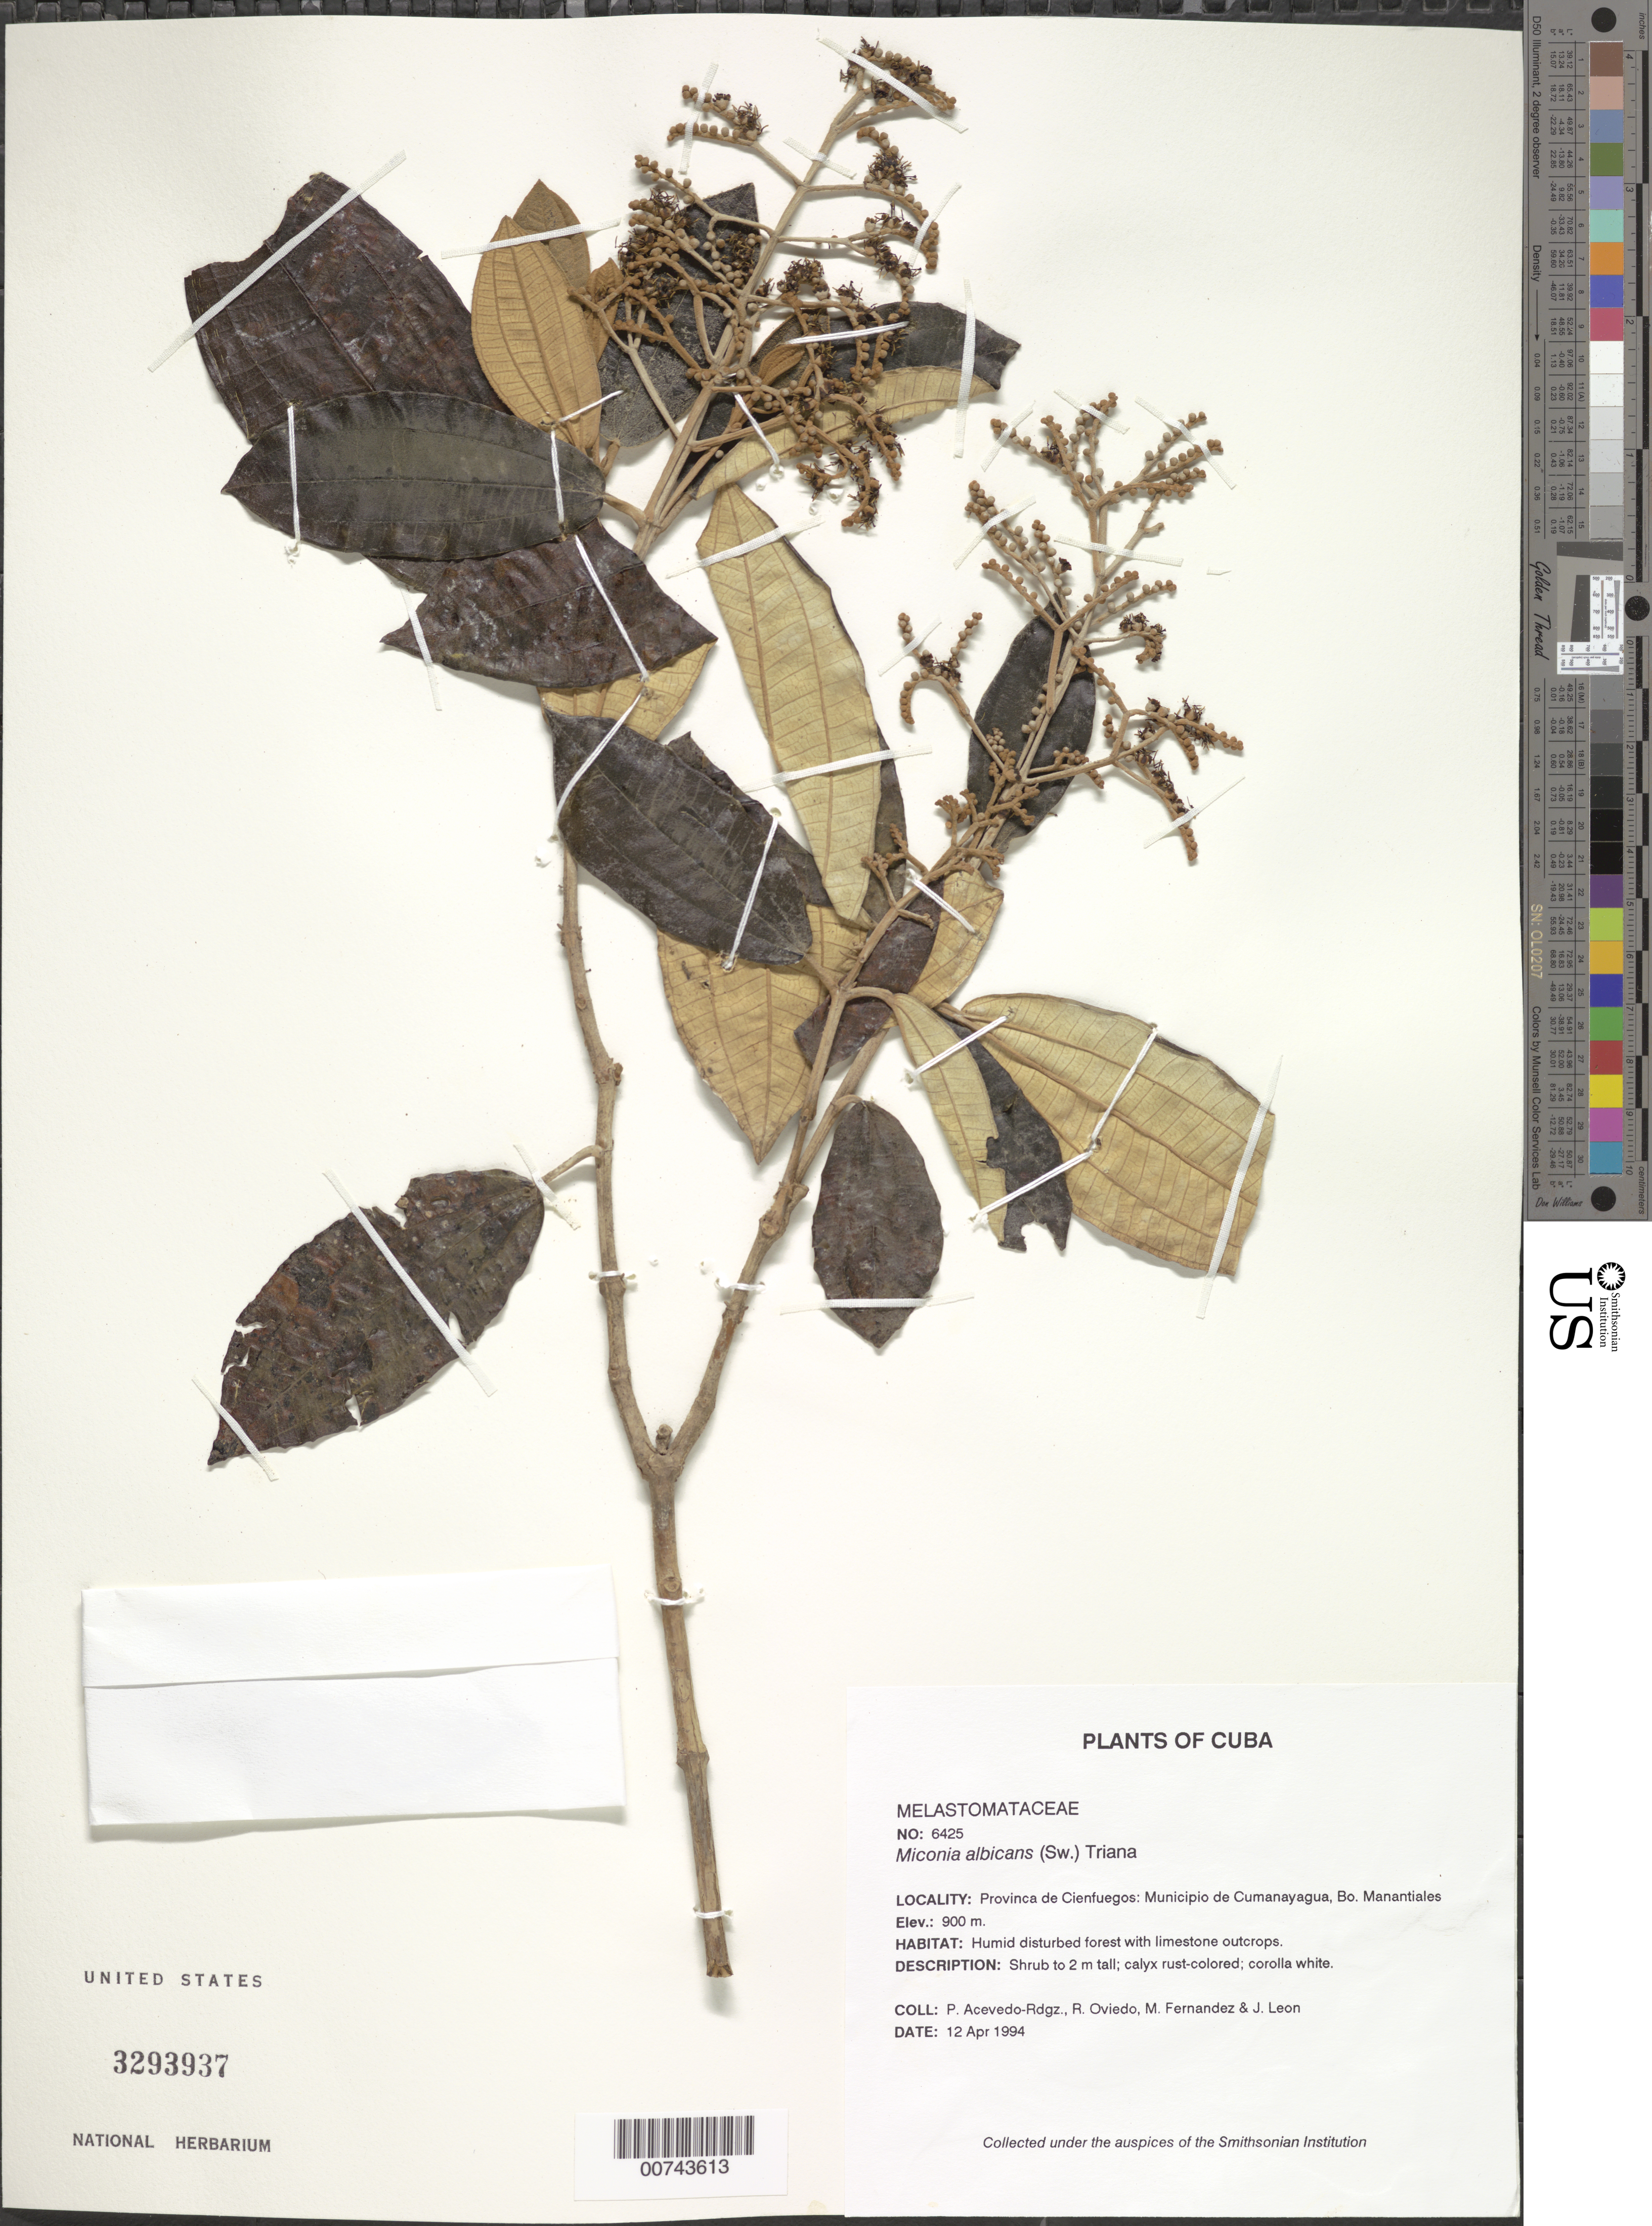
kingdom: Plantae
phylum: Tracheophyta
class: Magnoliopsida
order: Myrtales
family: Melastomataceae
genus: Miconia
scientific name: Miconia albicans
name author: (Sw.) Triana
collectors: P. Acevedo-Rodr., R. Oviedo, M. Fernández & J. León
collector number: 6425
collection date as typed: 12 Apr 1994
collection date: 1994-04-12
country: Cuba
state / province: Cienfuegos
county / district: Municipio de Cumanayagua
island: Cuba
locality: Bo Manantiales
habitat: Humid disturbed forest with limestone outcrops.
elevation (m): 900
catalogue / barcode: US 3293937